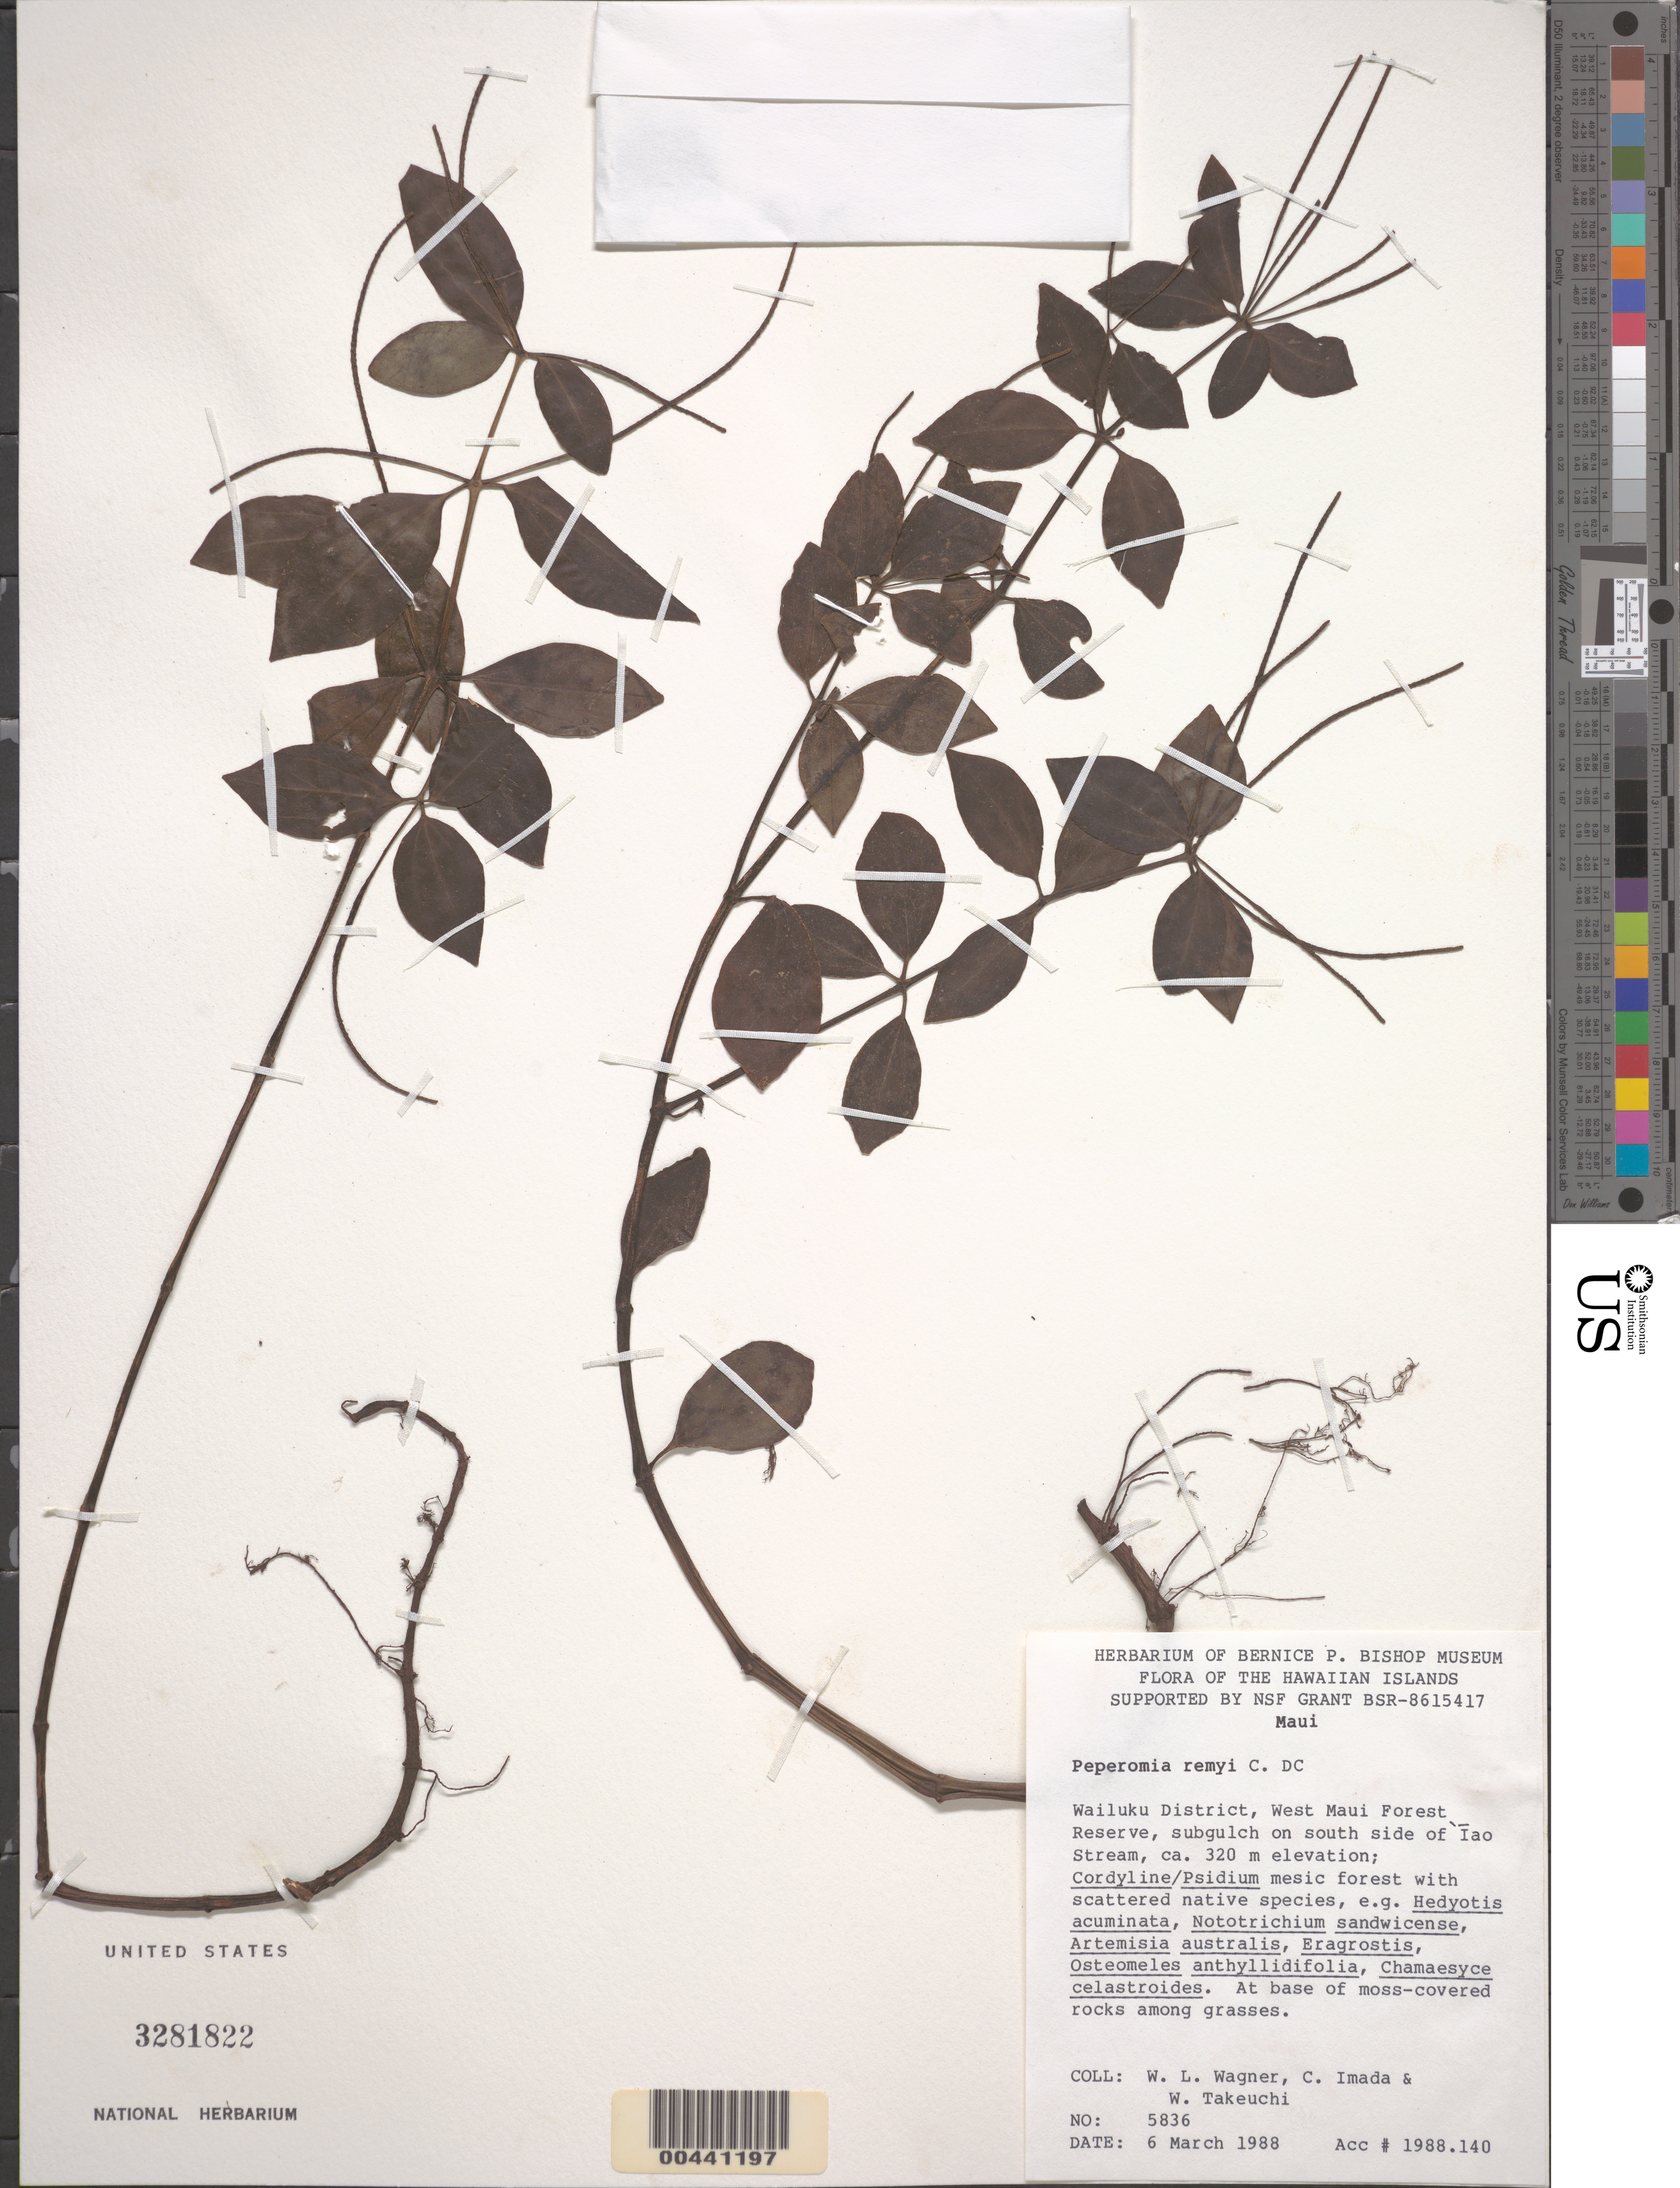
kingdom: Plantae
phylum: Tracheophyta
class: Magnoliopsida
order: Piperales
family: Piperaceae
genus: Peperomia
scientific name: Peperomia remyi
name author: C. DC.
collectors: W. L. Wagner, C. Imada & W. N. Takeuchi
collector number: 5836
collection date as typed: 6 Mar 1988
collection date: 1988-03-06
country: United States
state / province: Hawaii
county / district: Maui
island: Maui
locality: Wailuku District, West Maui Forest Reserve, subgulch on S side Iao Stream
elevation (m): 320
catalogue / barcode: US 3281822